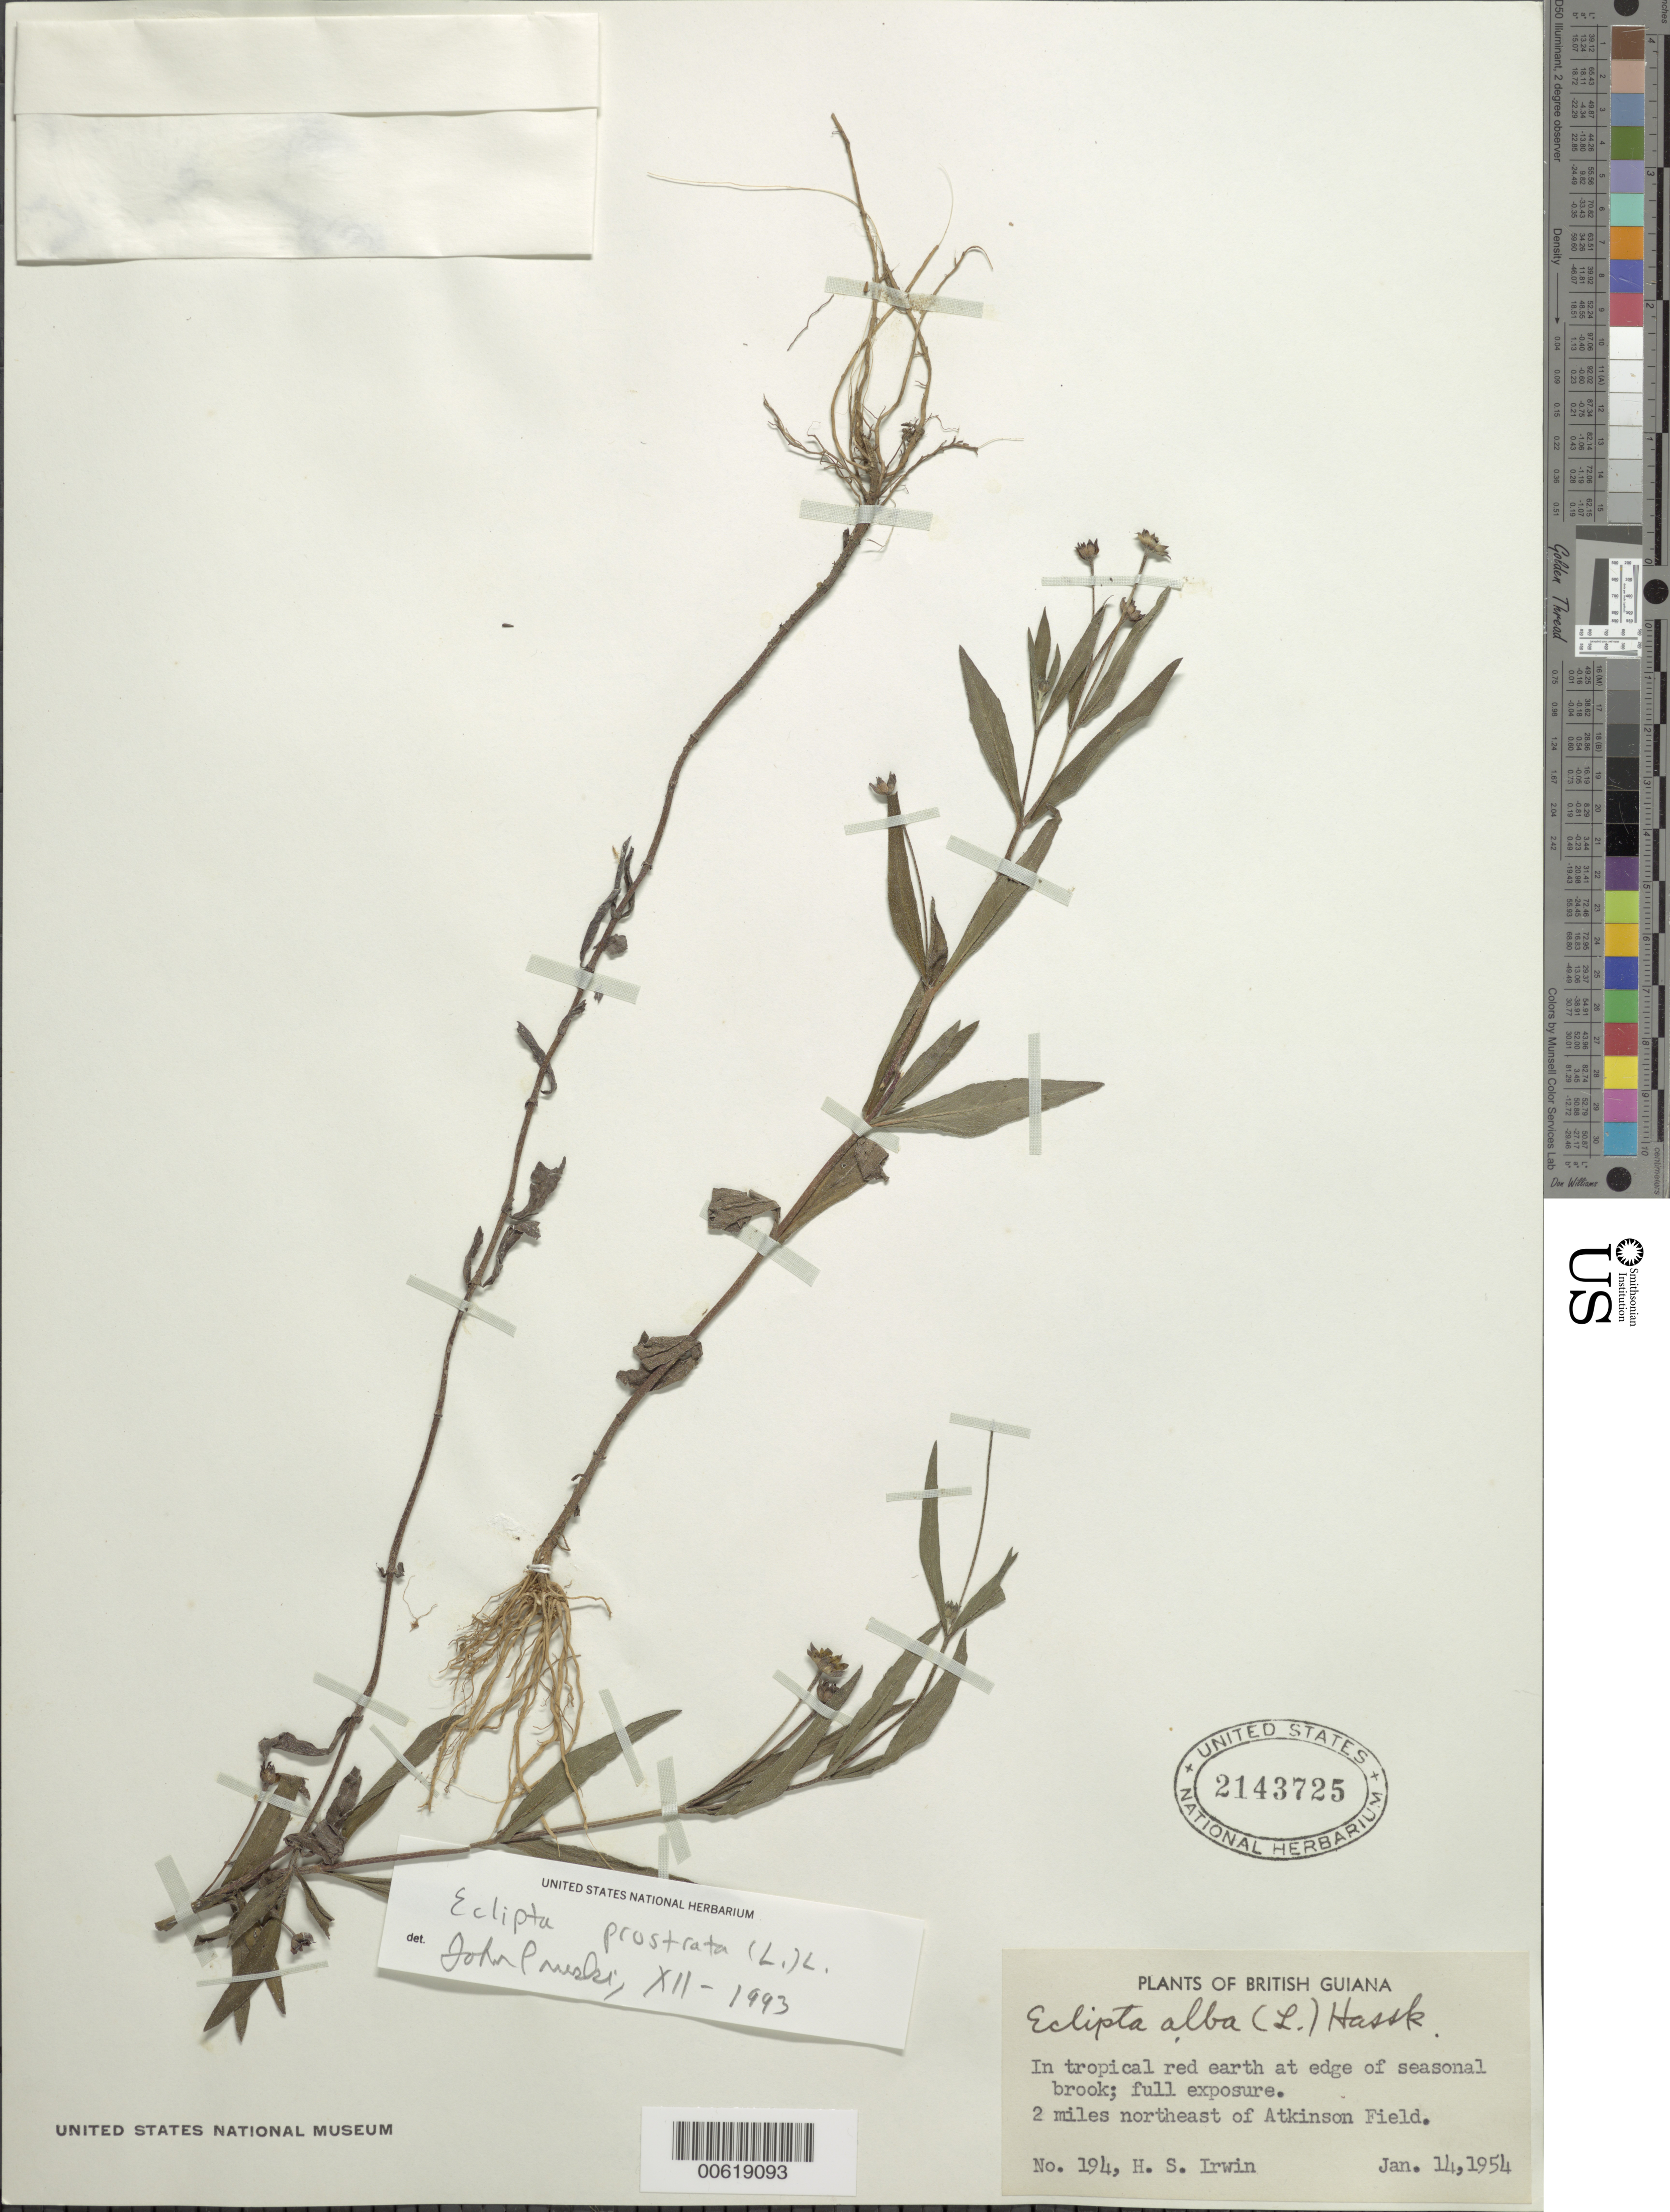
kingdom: Plantae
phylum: Tracheophyta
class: Magnoliopsida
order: Asterales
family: Asteraceae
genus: Eclipta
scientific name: Eclipta prostrata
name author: (L.) L.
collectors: H. Irwin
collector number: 194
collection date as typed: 14-Jan-54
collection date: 1954-01-14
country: Guyana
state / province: Demerara-Mahaica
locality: Atkinson Field, 2 mi. NE of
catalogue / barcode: US 2143725